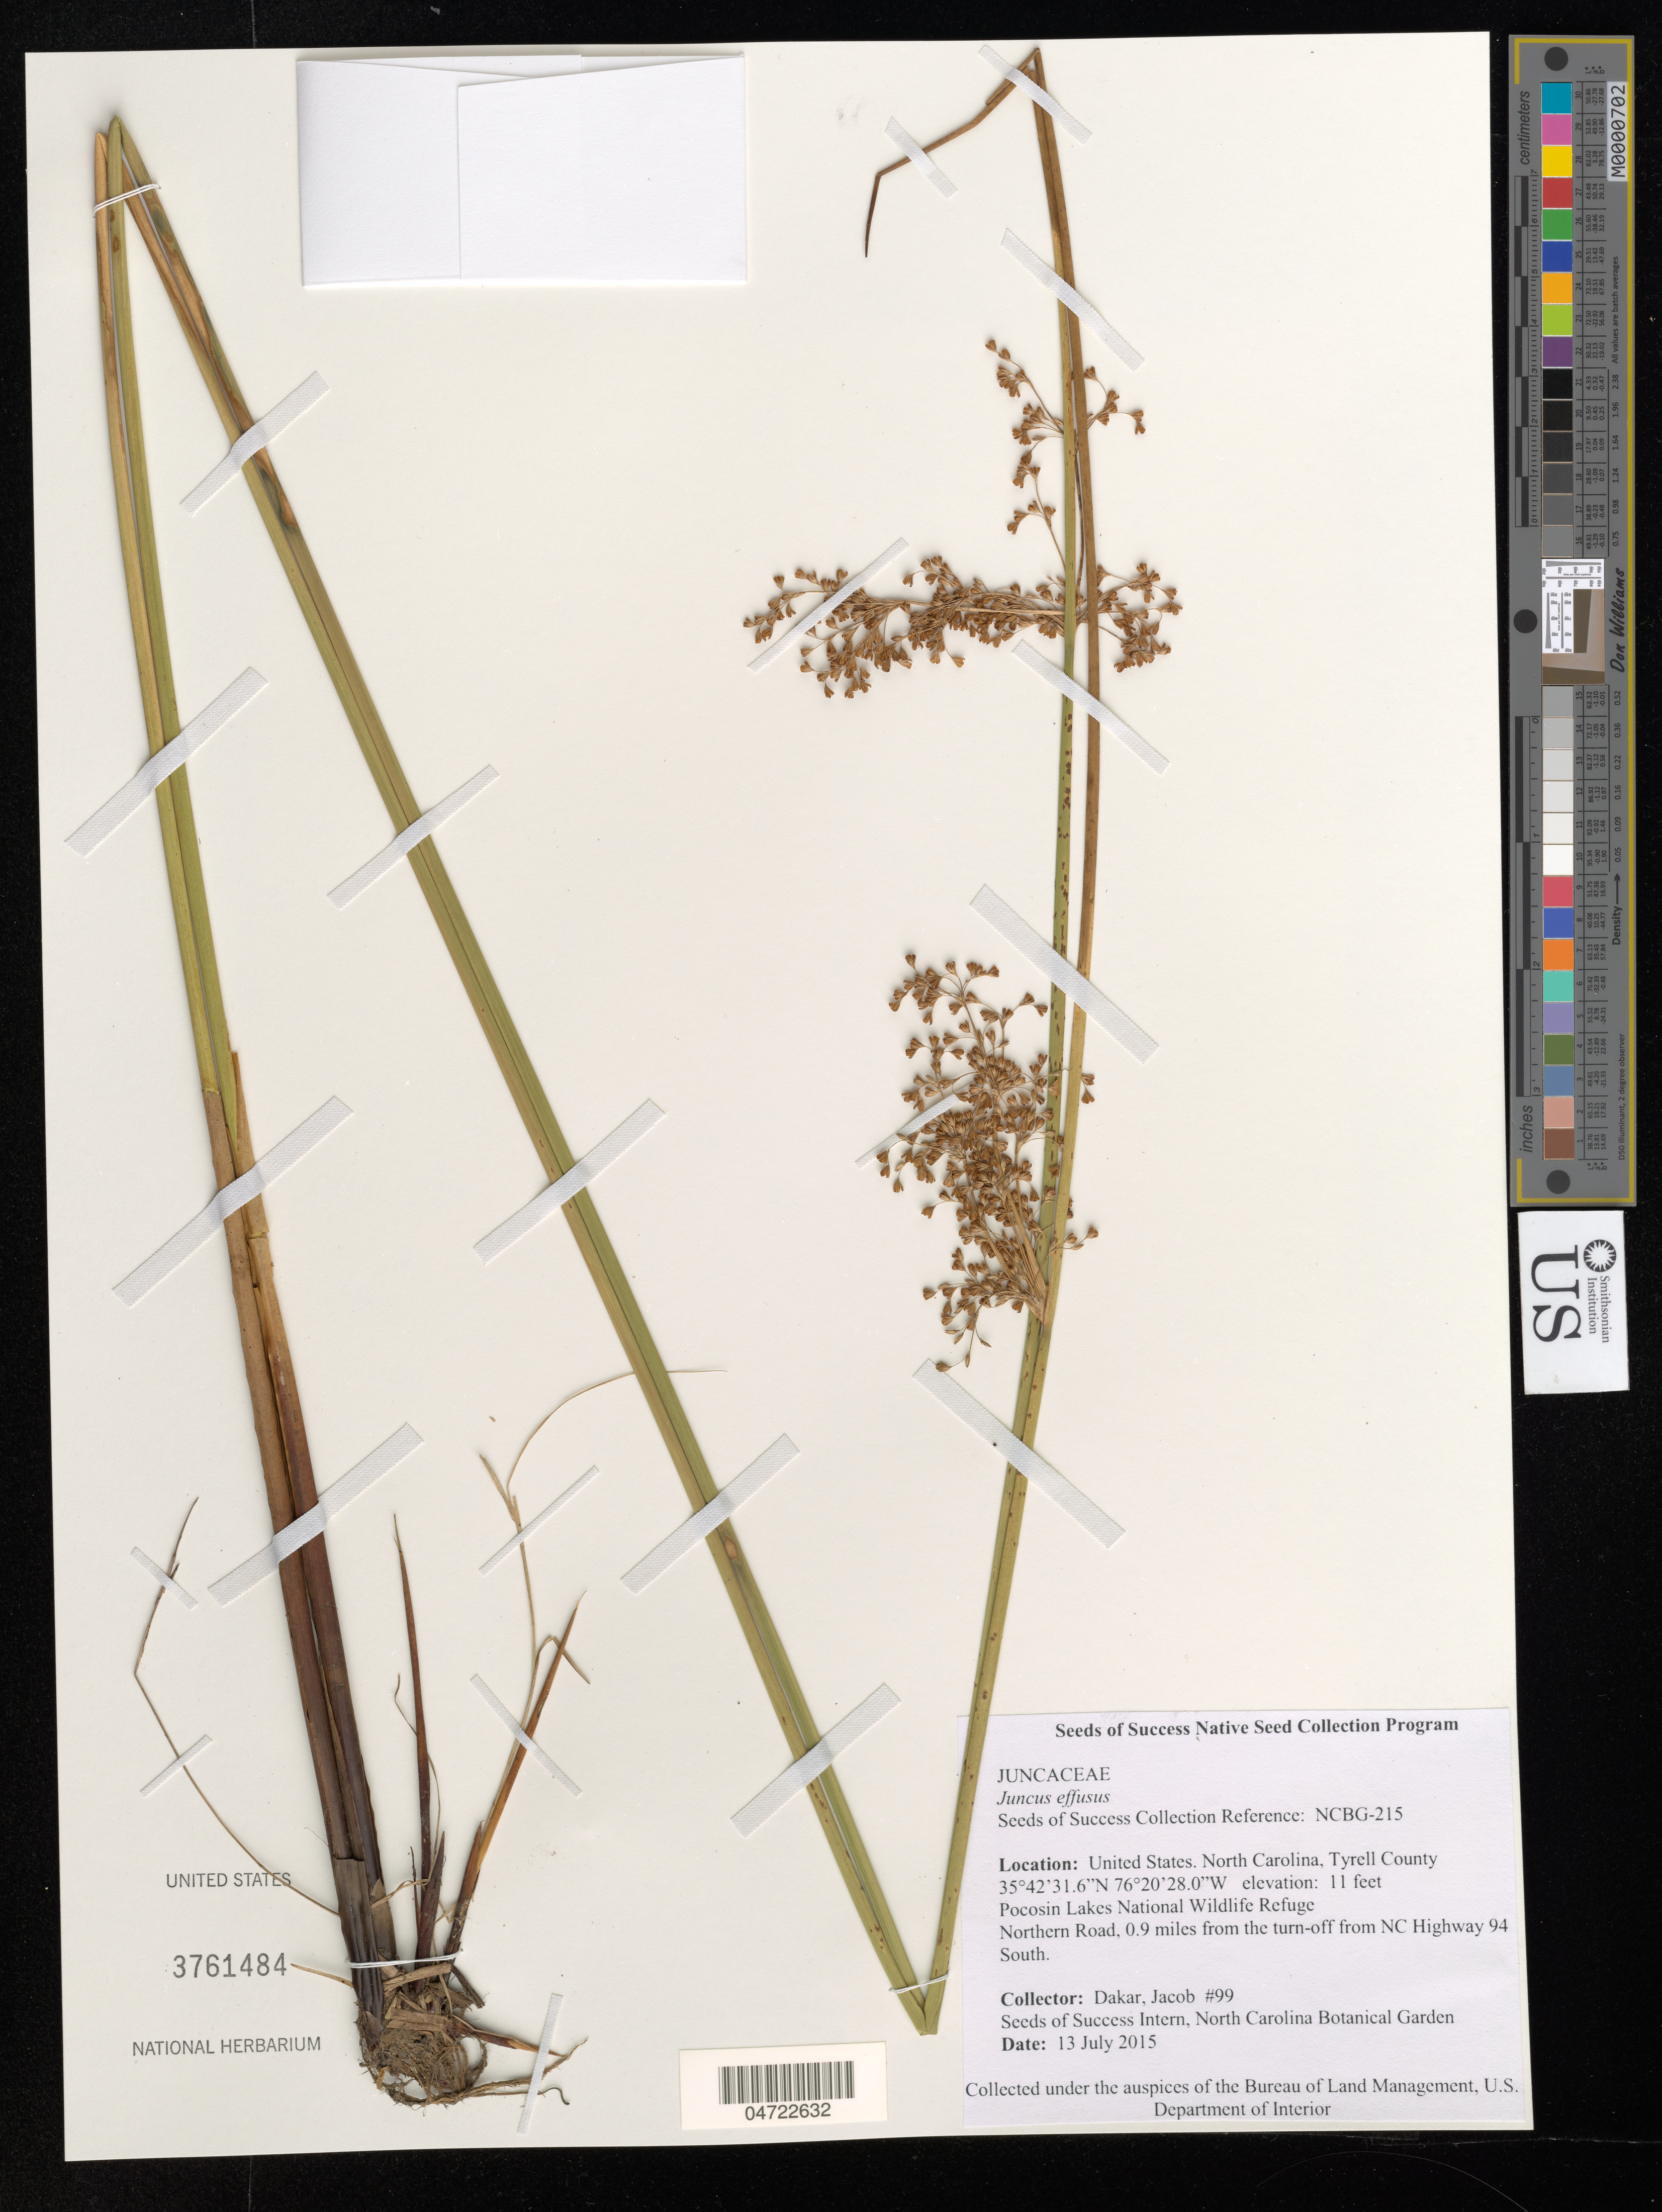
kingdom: Plantae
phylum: Tracheophyta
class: Liliopsida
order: Poales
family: Juncaceae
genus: Juncus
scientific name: Juncus effusus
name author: L.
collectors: J. Dakar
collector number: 99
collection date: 2015-07-13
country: United States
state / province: North Carolina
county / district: Tyrell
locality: Tyrell County. Pocosin Lakes National Wildlife Refuge. Northern Road, 0.9 miles from the turn-off from NC Highway 94 South.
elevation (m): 3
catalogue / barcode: US 3761484